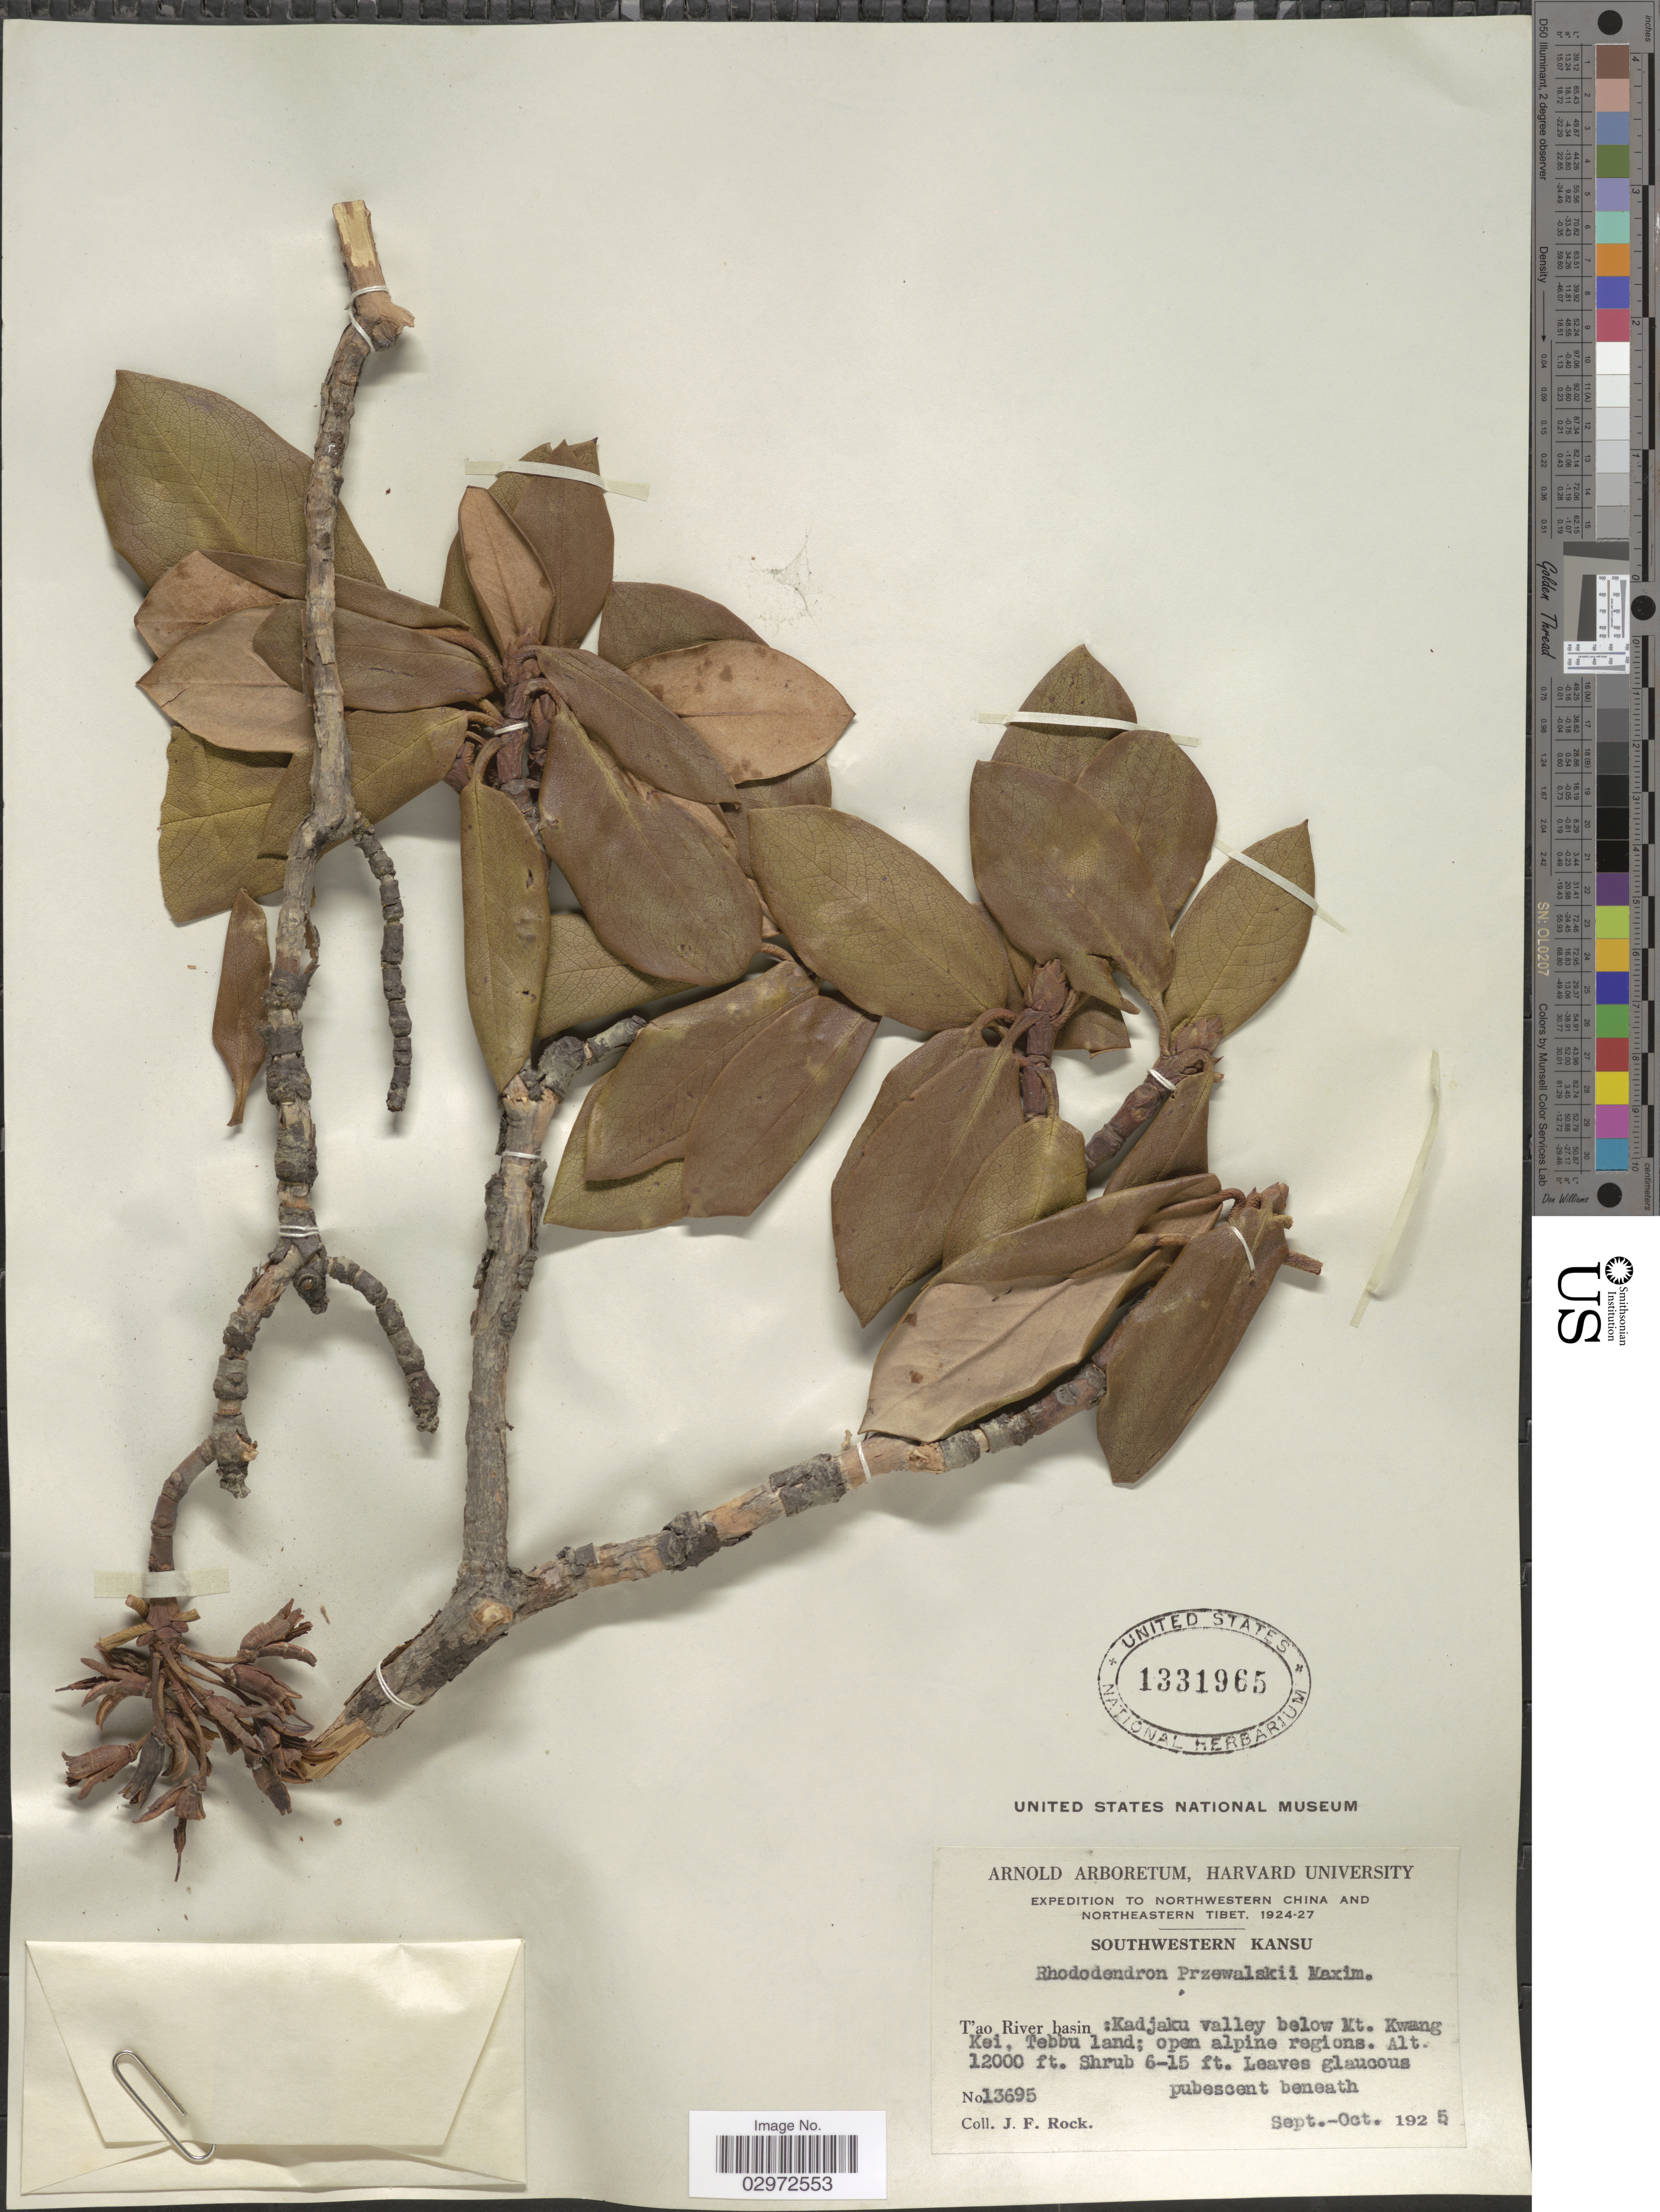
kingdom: Plantae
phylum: Tracheophyta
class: Magnoliopsida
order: Ericales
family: Ericaceae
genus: Rhododendron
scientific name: Rhododendron przewalskii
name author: Maxim.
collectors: J. Rock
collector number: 13695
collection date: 1925-09/1925-10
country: China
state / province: Gansu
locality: Northwestern China and Northeastern Tibet, Southwestern Kansu,T'ao River Basin: Kadjaku valley below Mt. Kwang Kei, Tebbu land.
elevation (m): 3658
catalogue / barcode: US 1331965